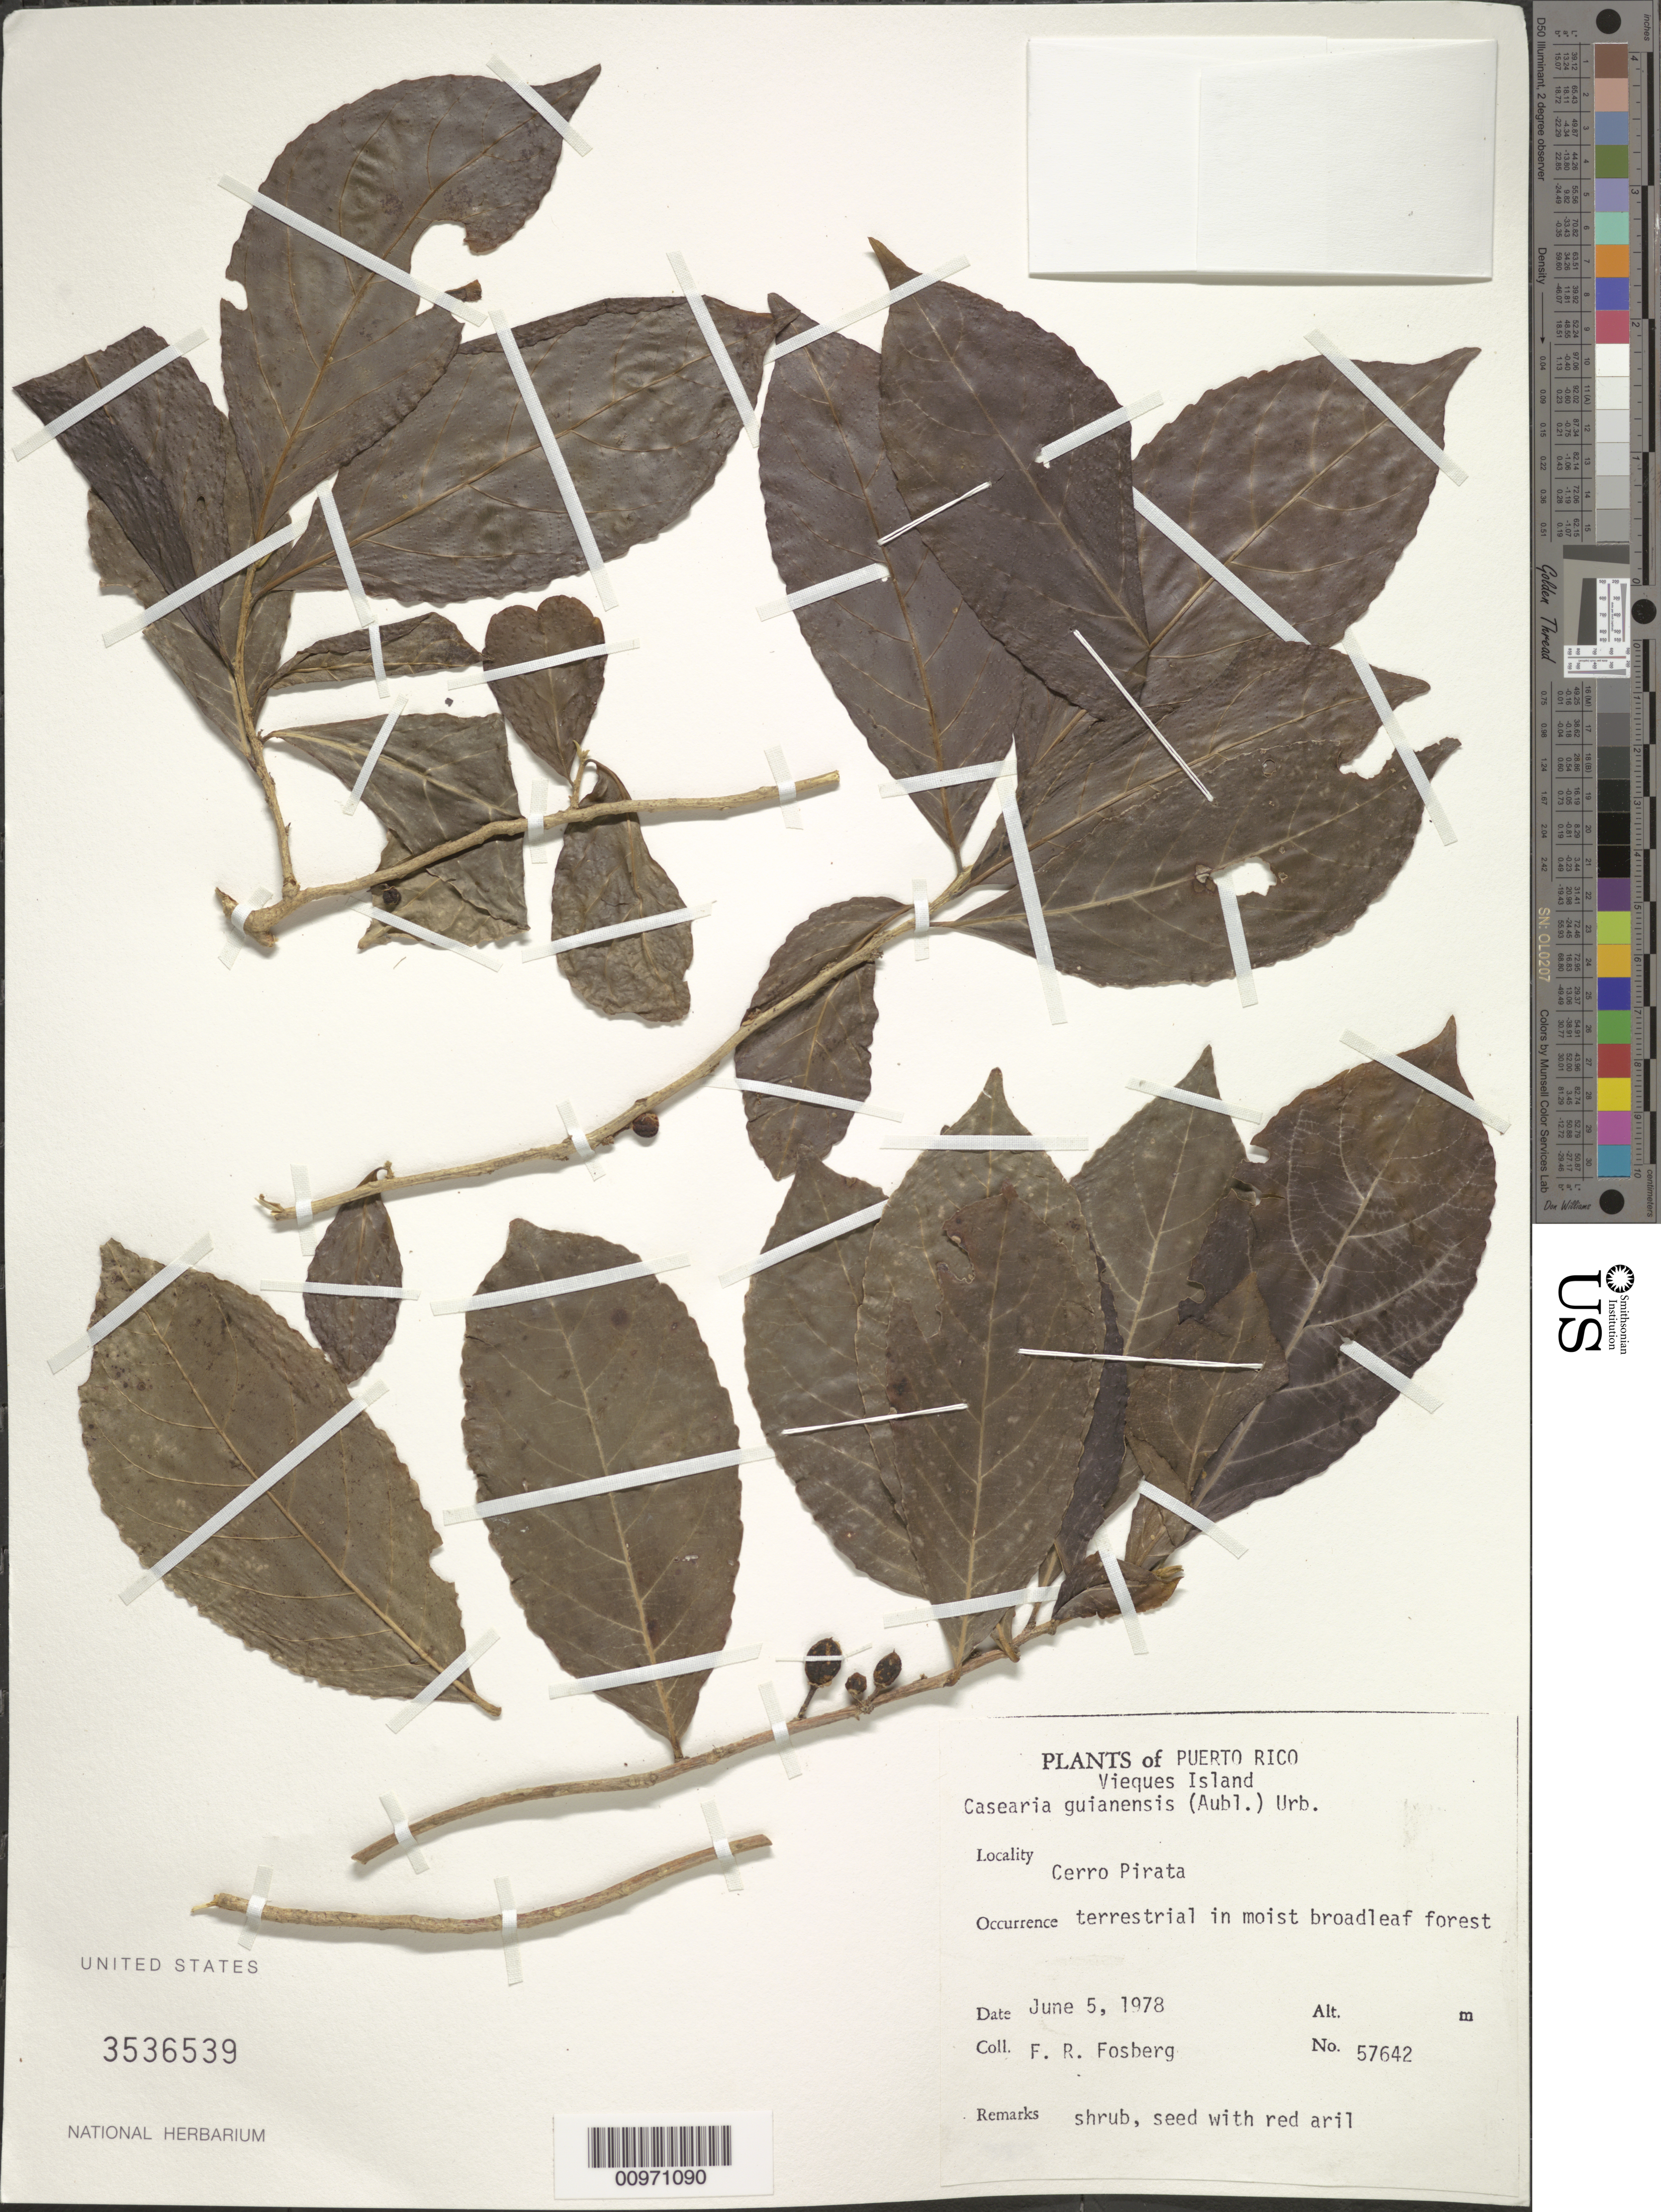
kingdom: Plantae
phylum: Tracheophyta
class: Magnoliopsida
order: Malpighiales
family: Salicaceae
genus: Casearia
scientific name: Casearia guianensis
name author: (Aubl.) Urb.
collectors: F. R. Fosberg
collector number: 57642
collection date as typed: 05 Jun 1978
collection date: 1978-06-05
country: Puerto Rico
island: Vieques I.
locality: Cerro Pirata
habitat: In moist broadleaf forest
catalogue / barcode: US 3536539